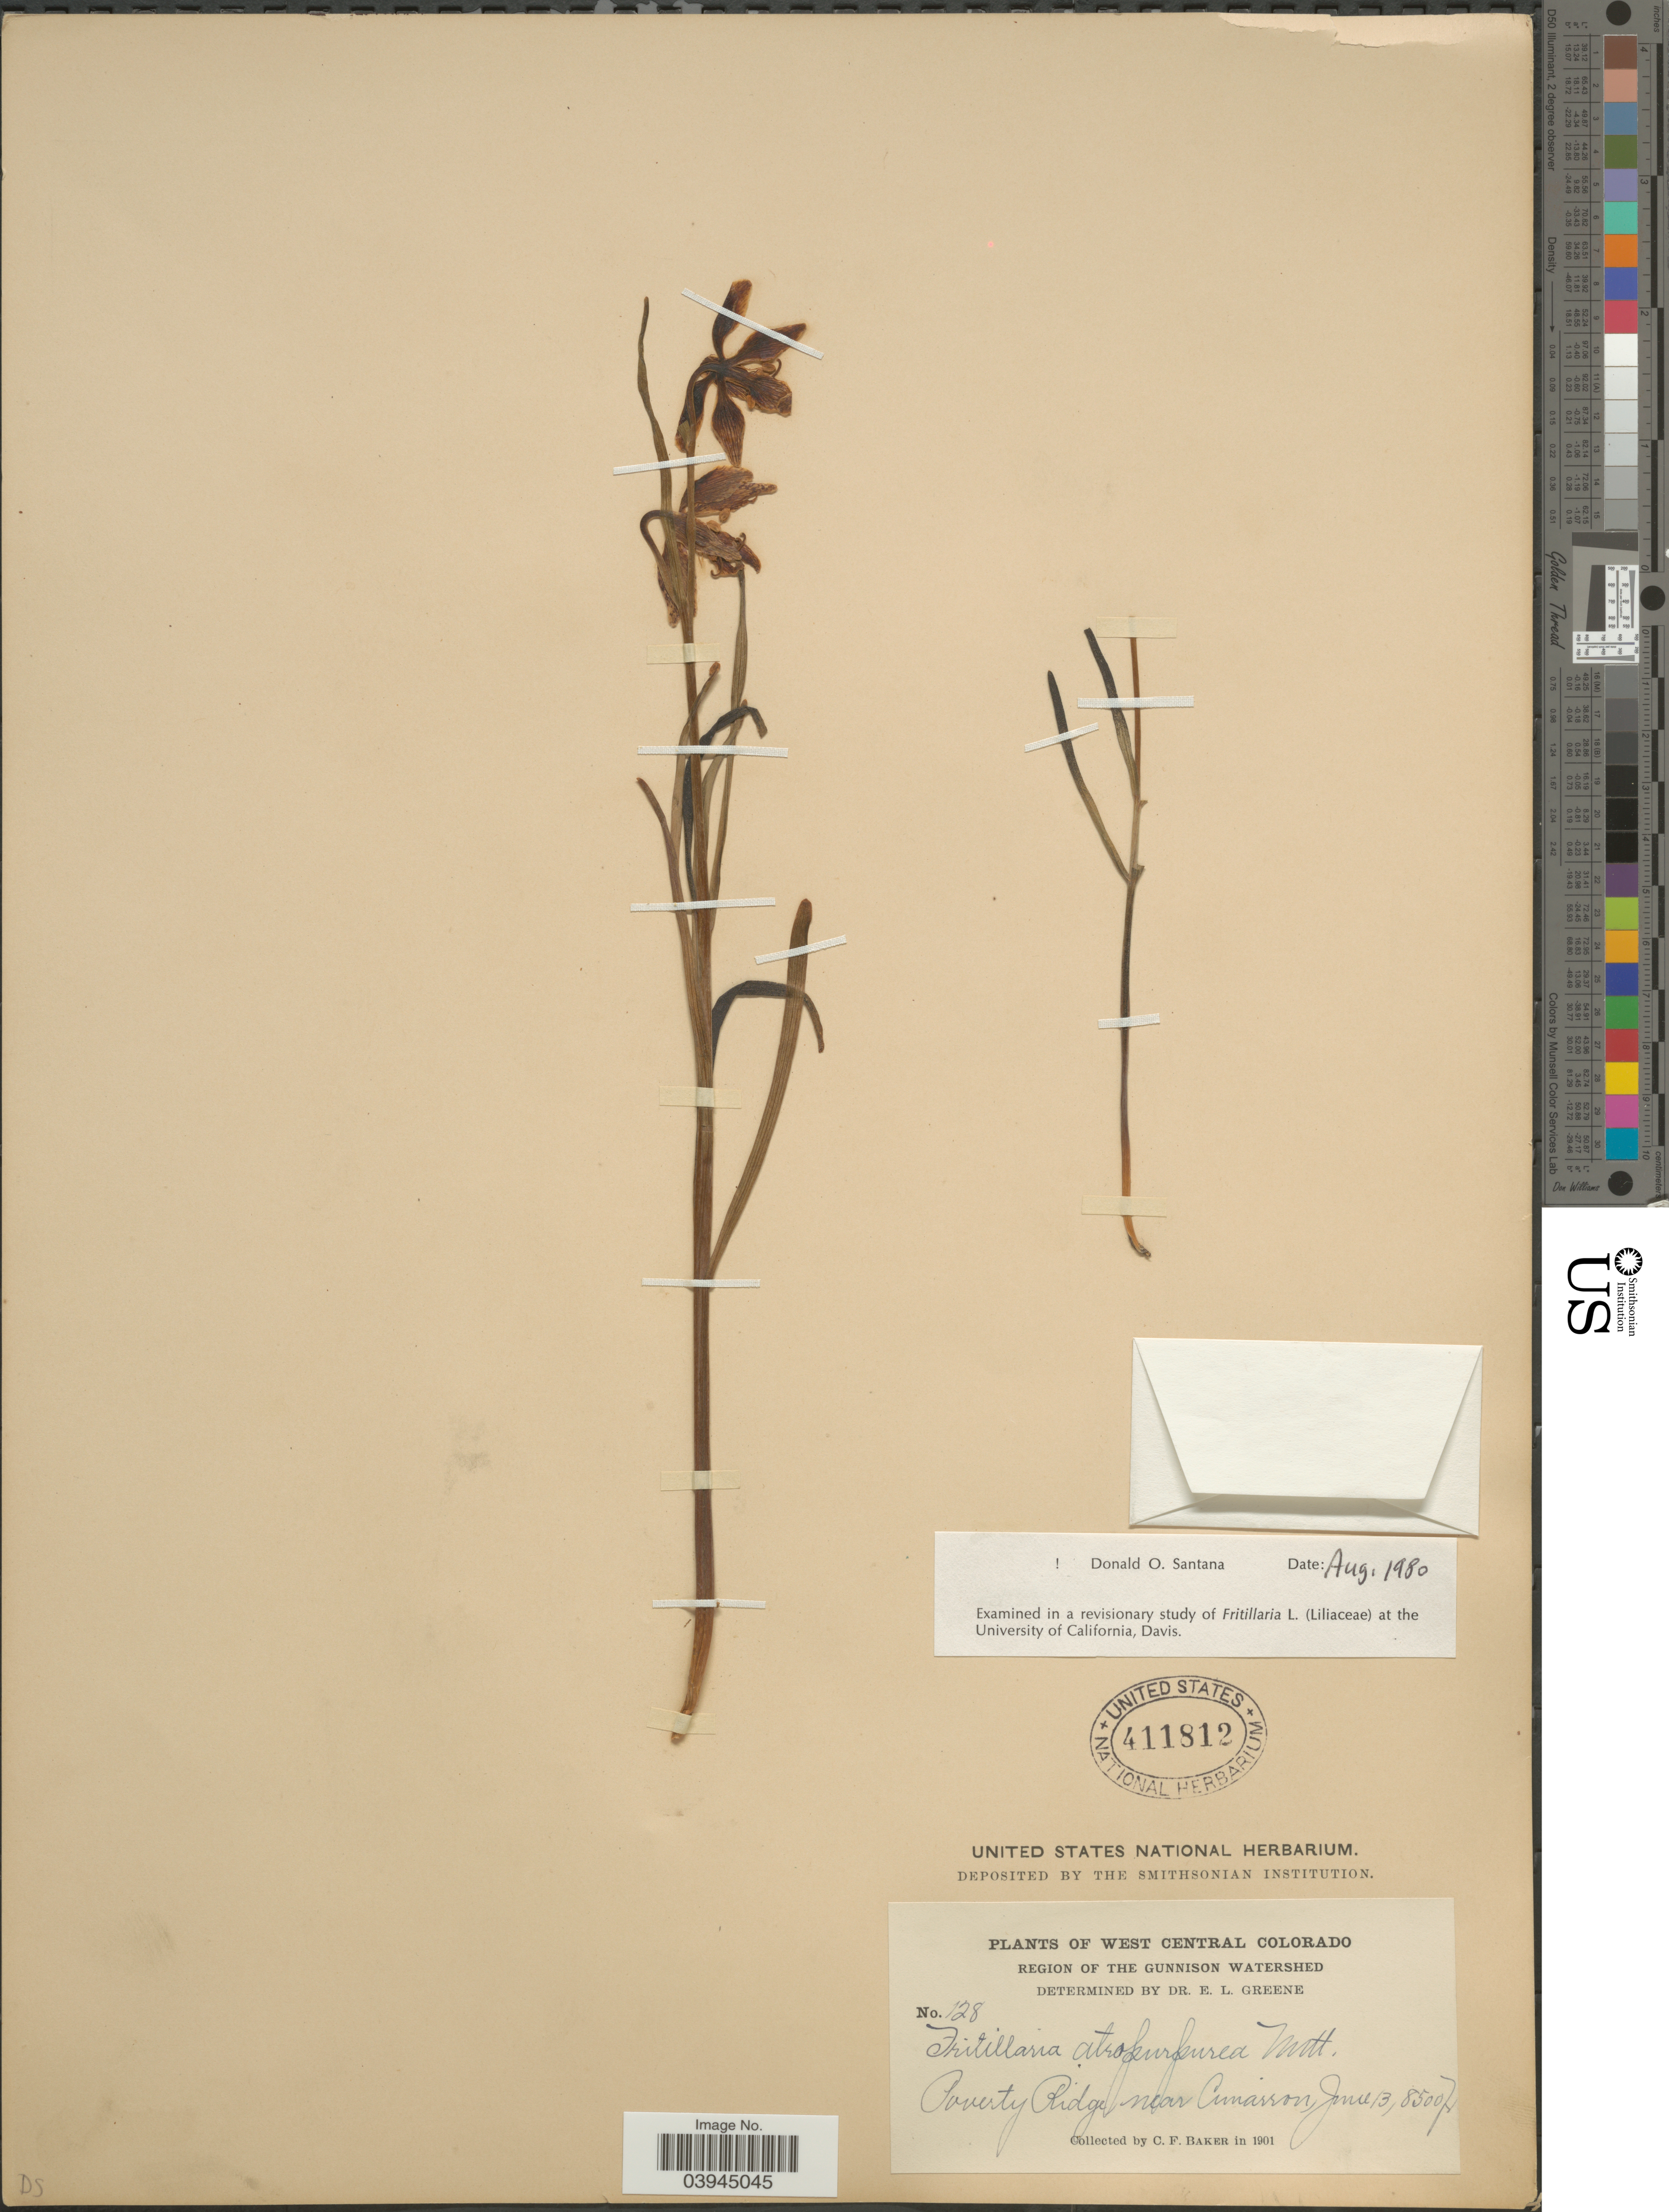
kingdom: Plantae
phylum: Tracheophyta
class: Liliopsida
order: Liliales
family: Liliaceae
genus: Fritillaria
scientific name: Fritillaria atropurpurea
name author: Nutt.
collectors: C. F. Baker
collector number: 128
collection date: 1901-06-13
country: United States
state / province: Colorado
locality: West Central Colorado. Region of the Gunnison Watershed. Poverty Ridge near Cimarron.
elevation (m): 2591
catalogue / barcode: US 411812